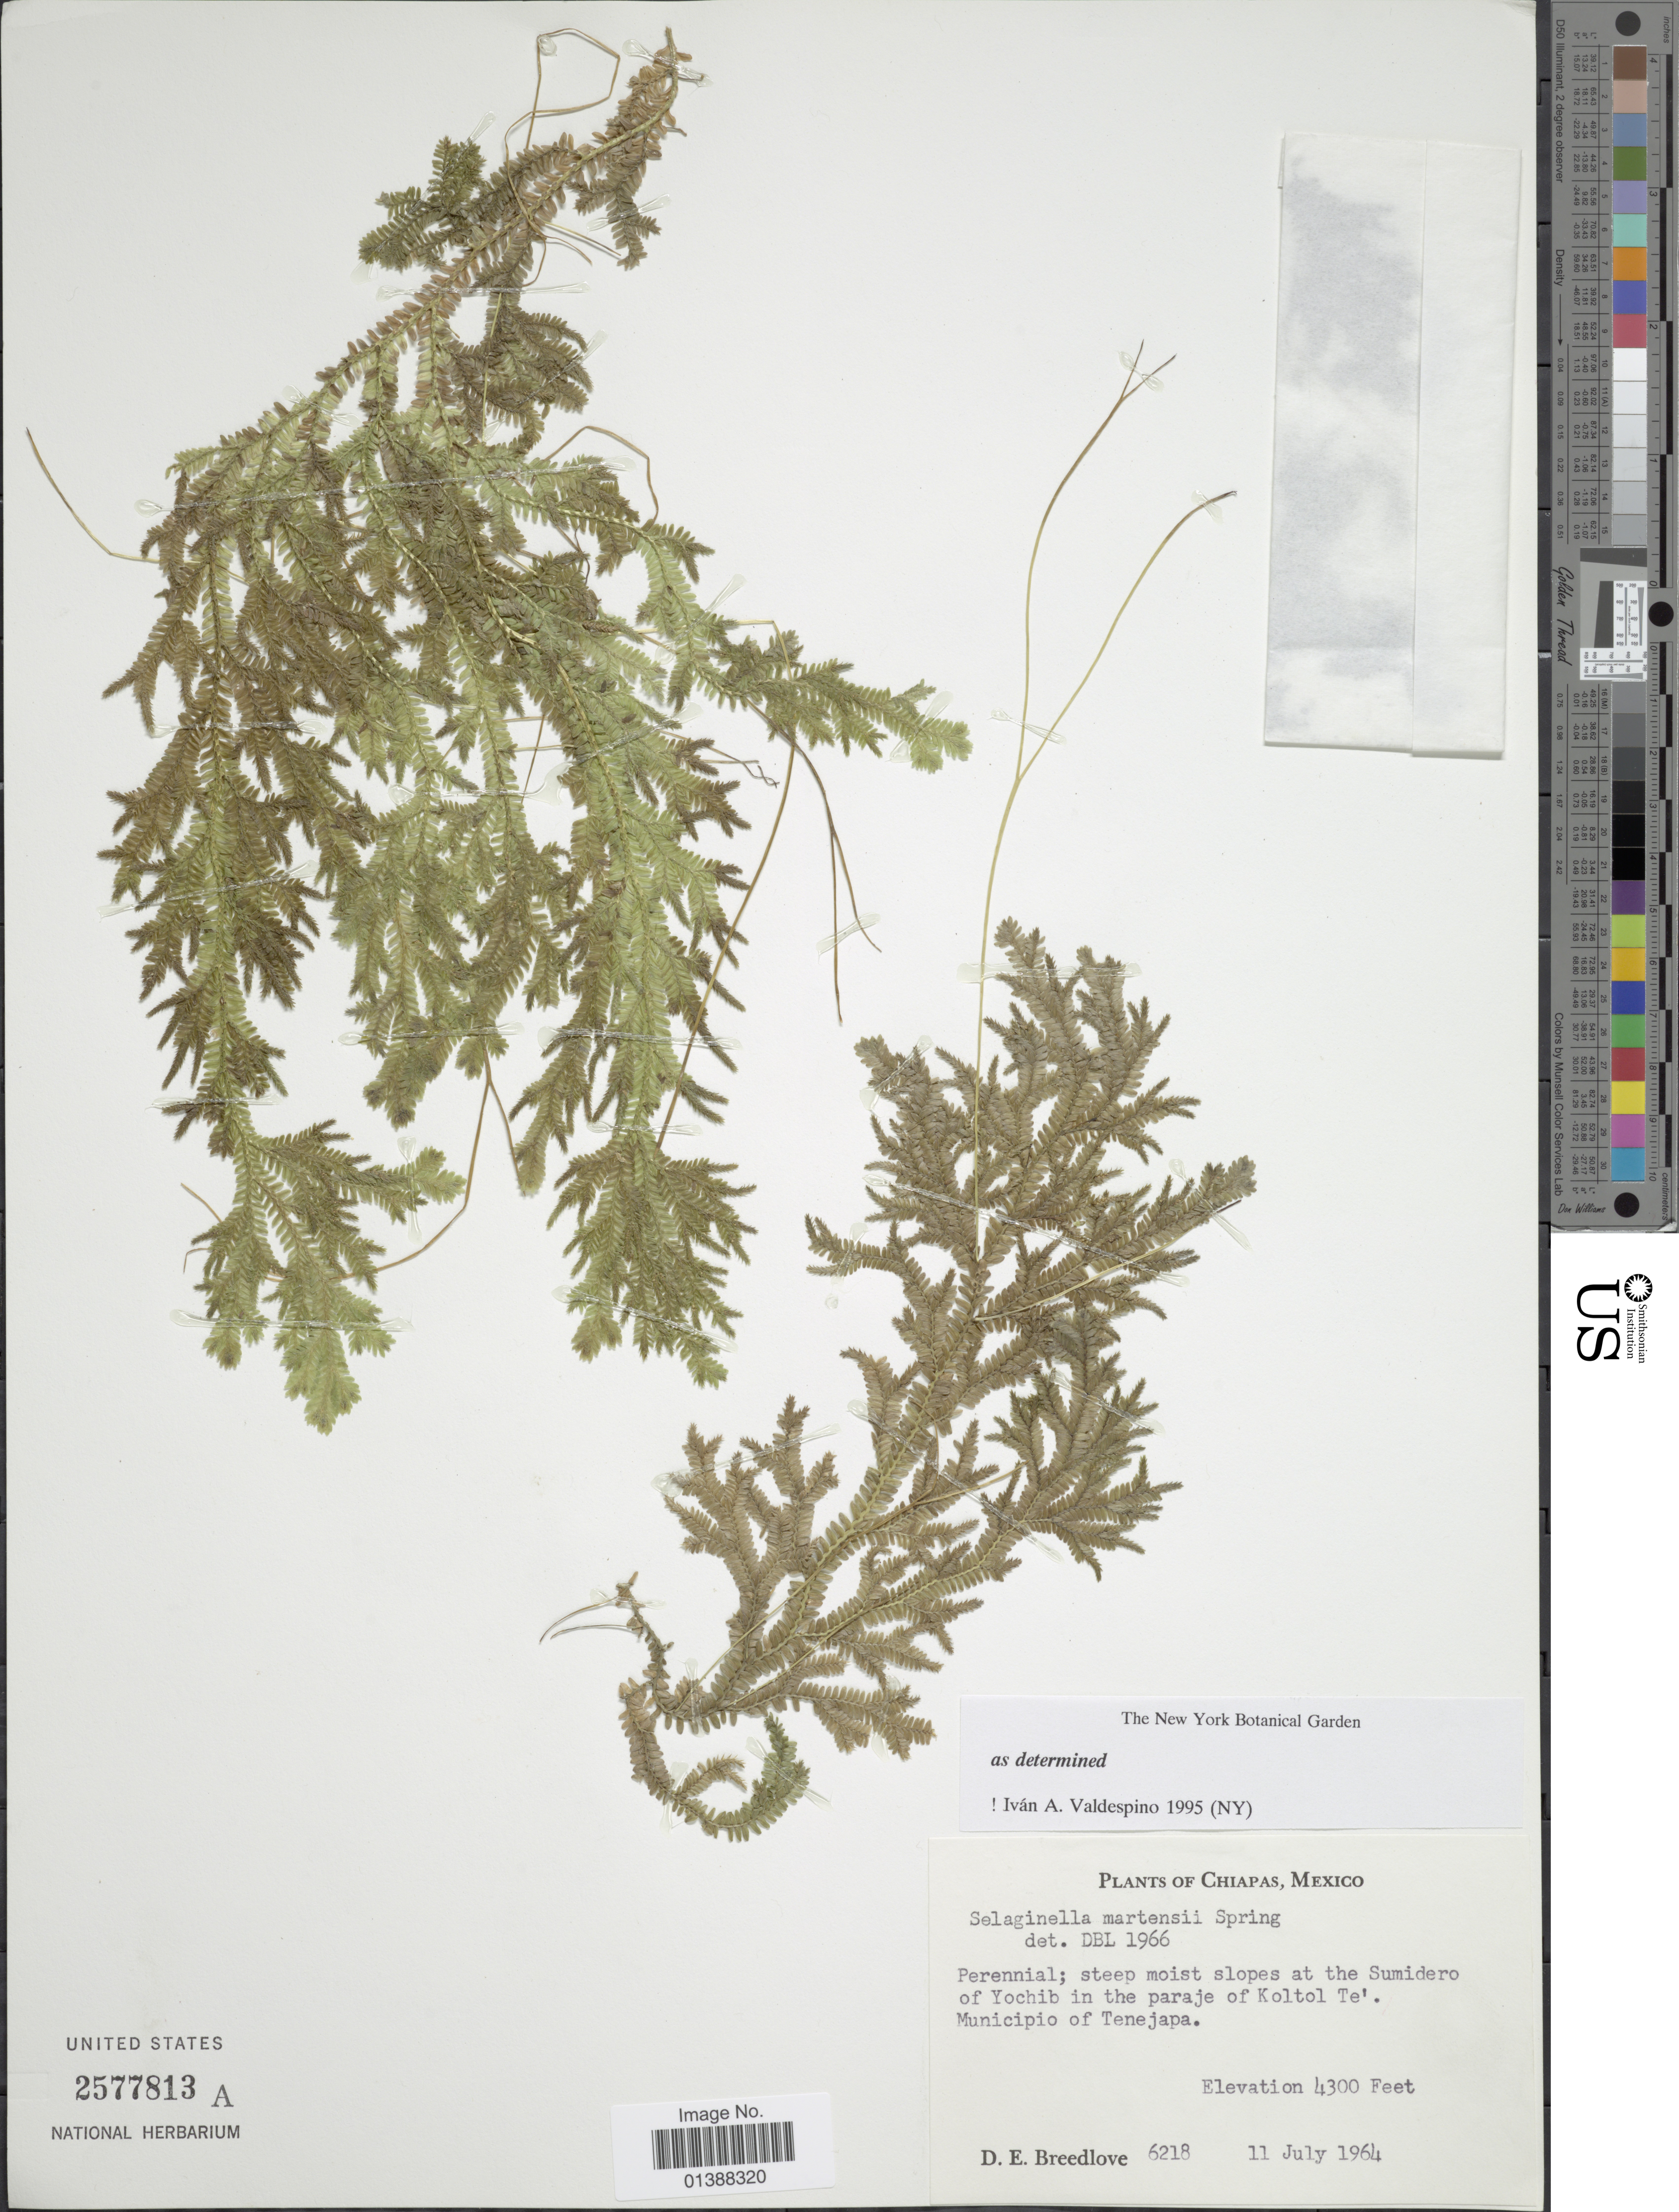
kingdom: Plantae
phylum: Tracheophyta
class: Lycopodiopsida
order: Selaginellales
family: Selaginellaceae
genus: Selaginella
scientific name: Selaginella martensii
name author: Spring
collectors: D. E. Breedlove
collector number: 6218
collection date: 1964-07-11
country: Mexico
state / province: Chiapas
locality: Perrenial; steep moist slopes at tyhe Sumidero of Yochib in the paraje of Koltol Te'Municipio of Tenejapa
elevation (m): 1311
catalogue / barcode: US 2577813A